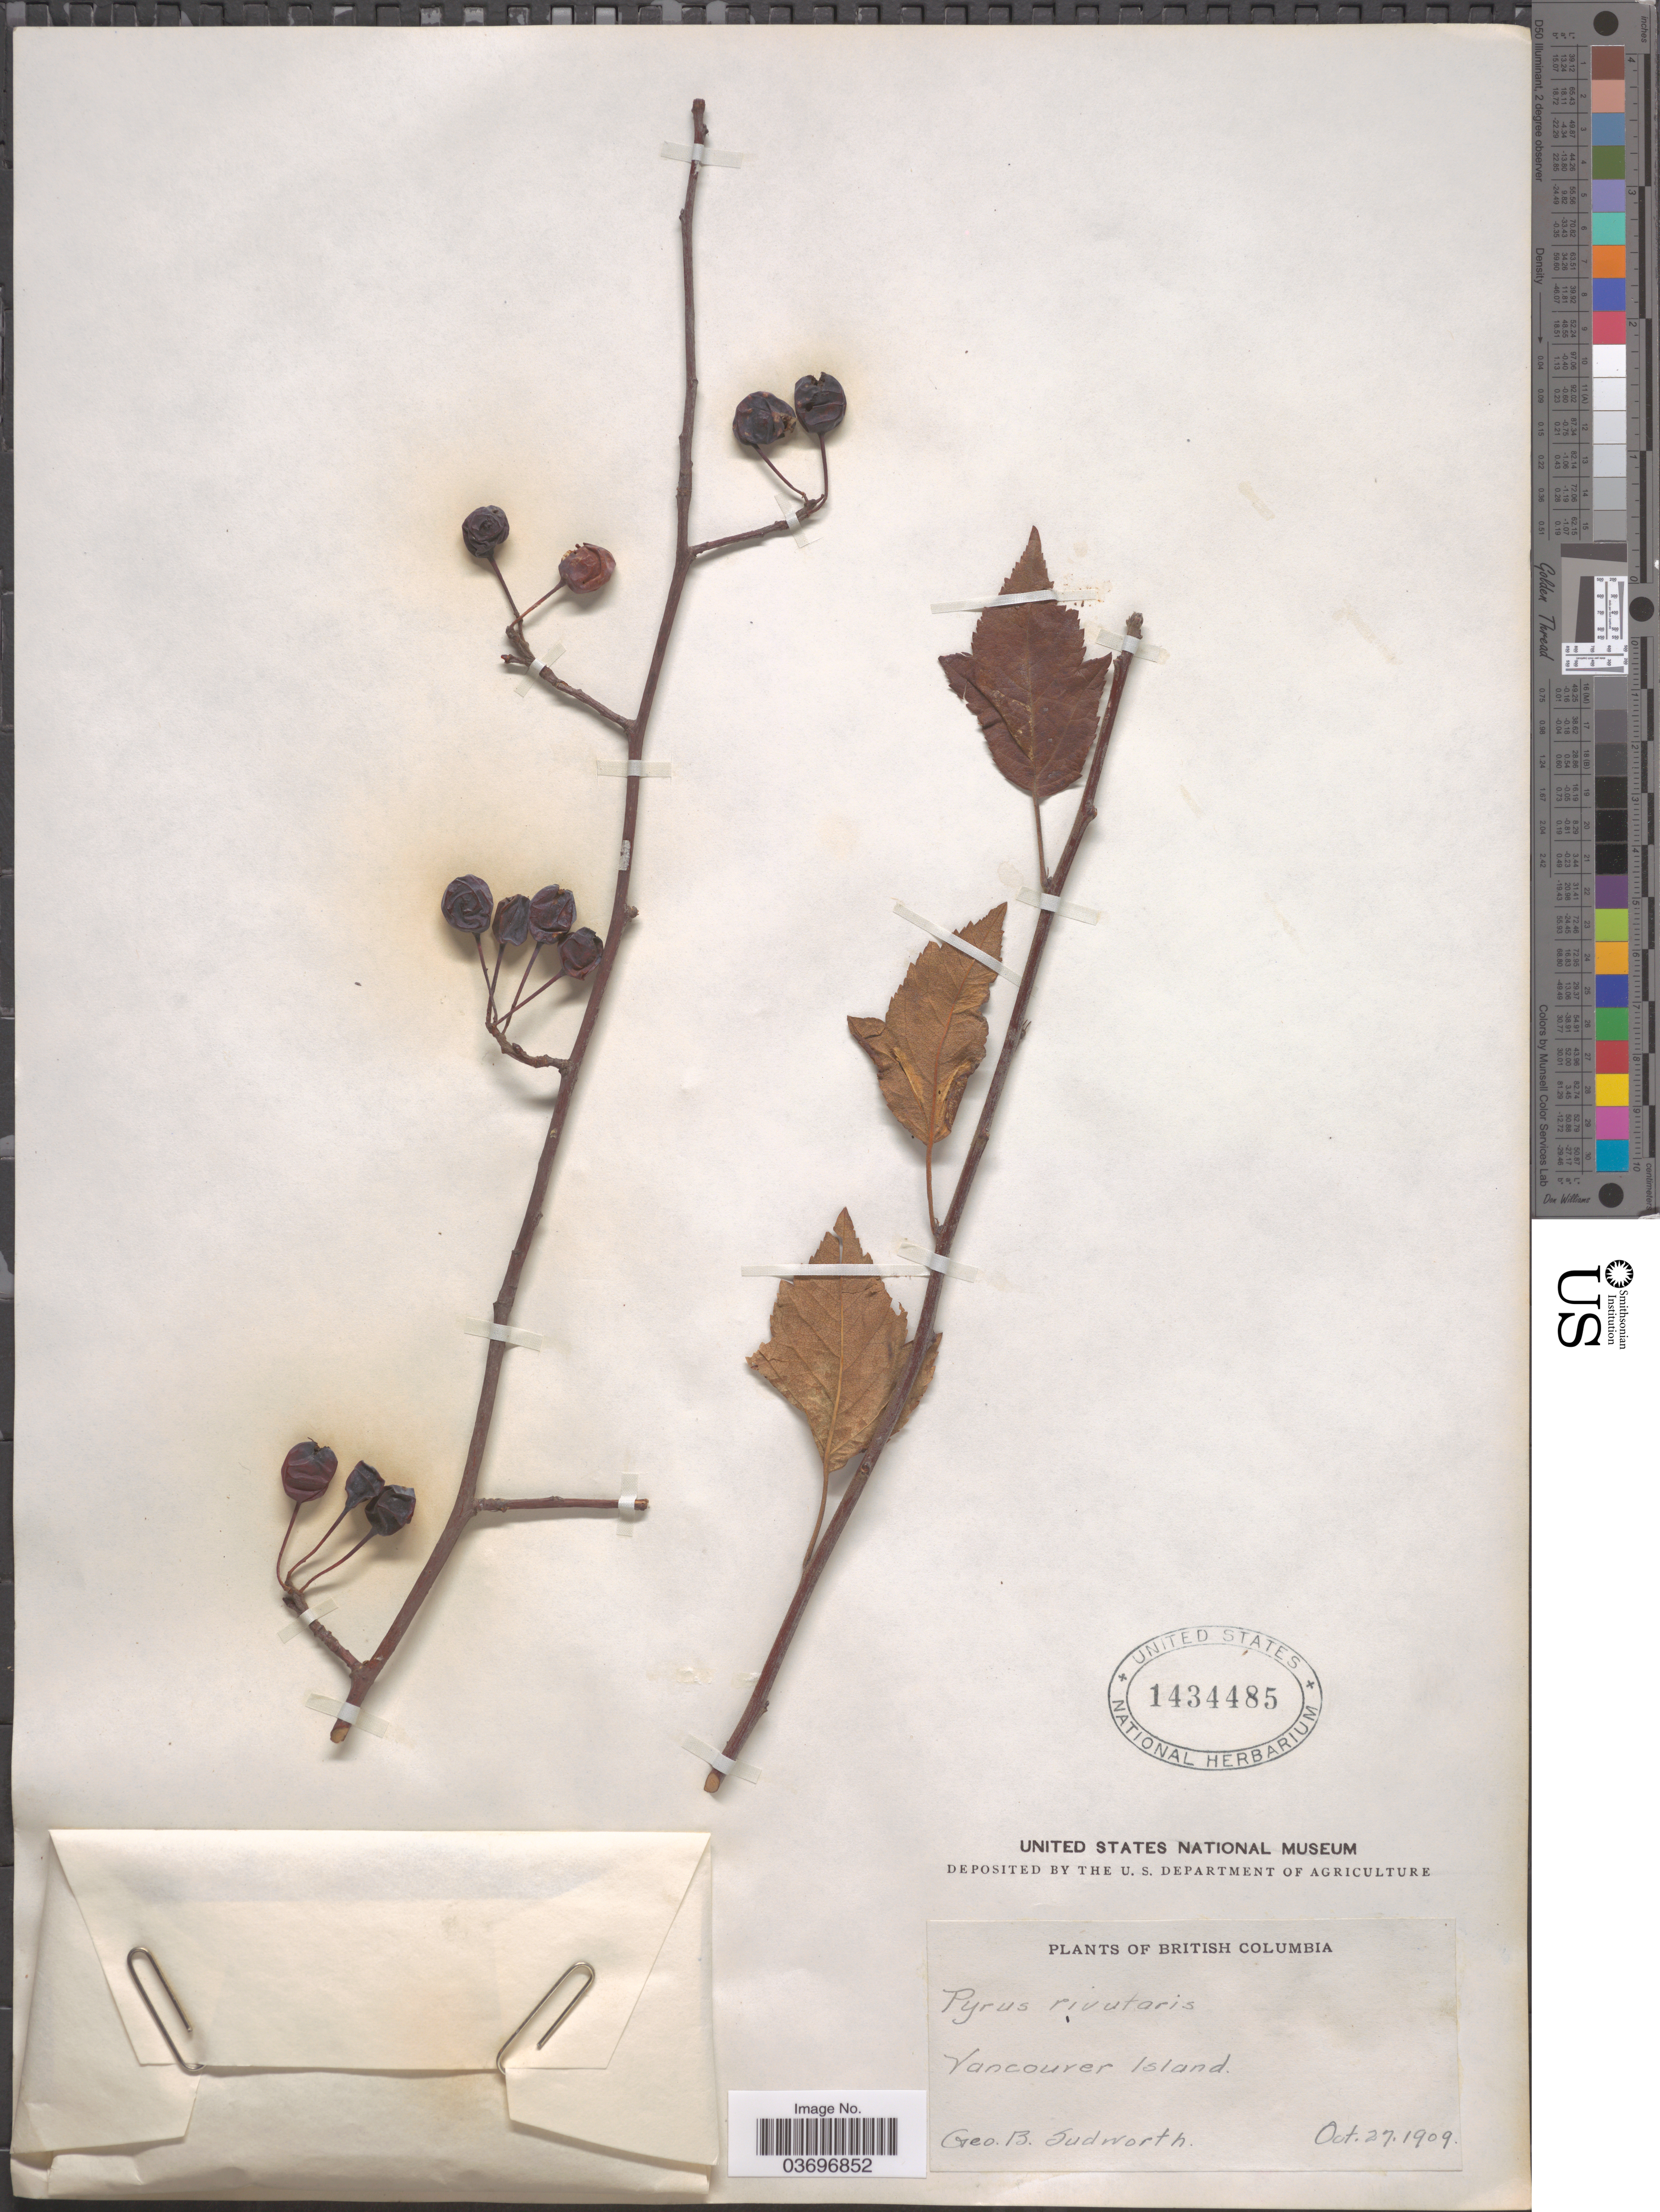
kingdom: Plantae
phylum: Tracheophyta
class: Magnoliopsida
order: Rosales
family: Rosaceae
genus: Malus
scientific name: Malus fusca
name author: (Raf.) C.K. Schneid.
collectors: G. B. Sudworth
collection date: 1909-10-27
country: Canada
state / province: British Columbia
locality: Vancouver Island.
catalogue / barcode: US 1434485